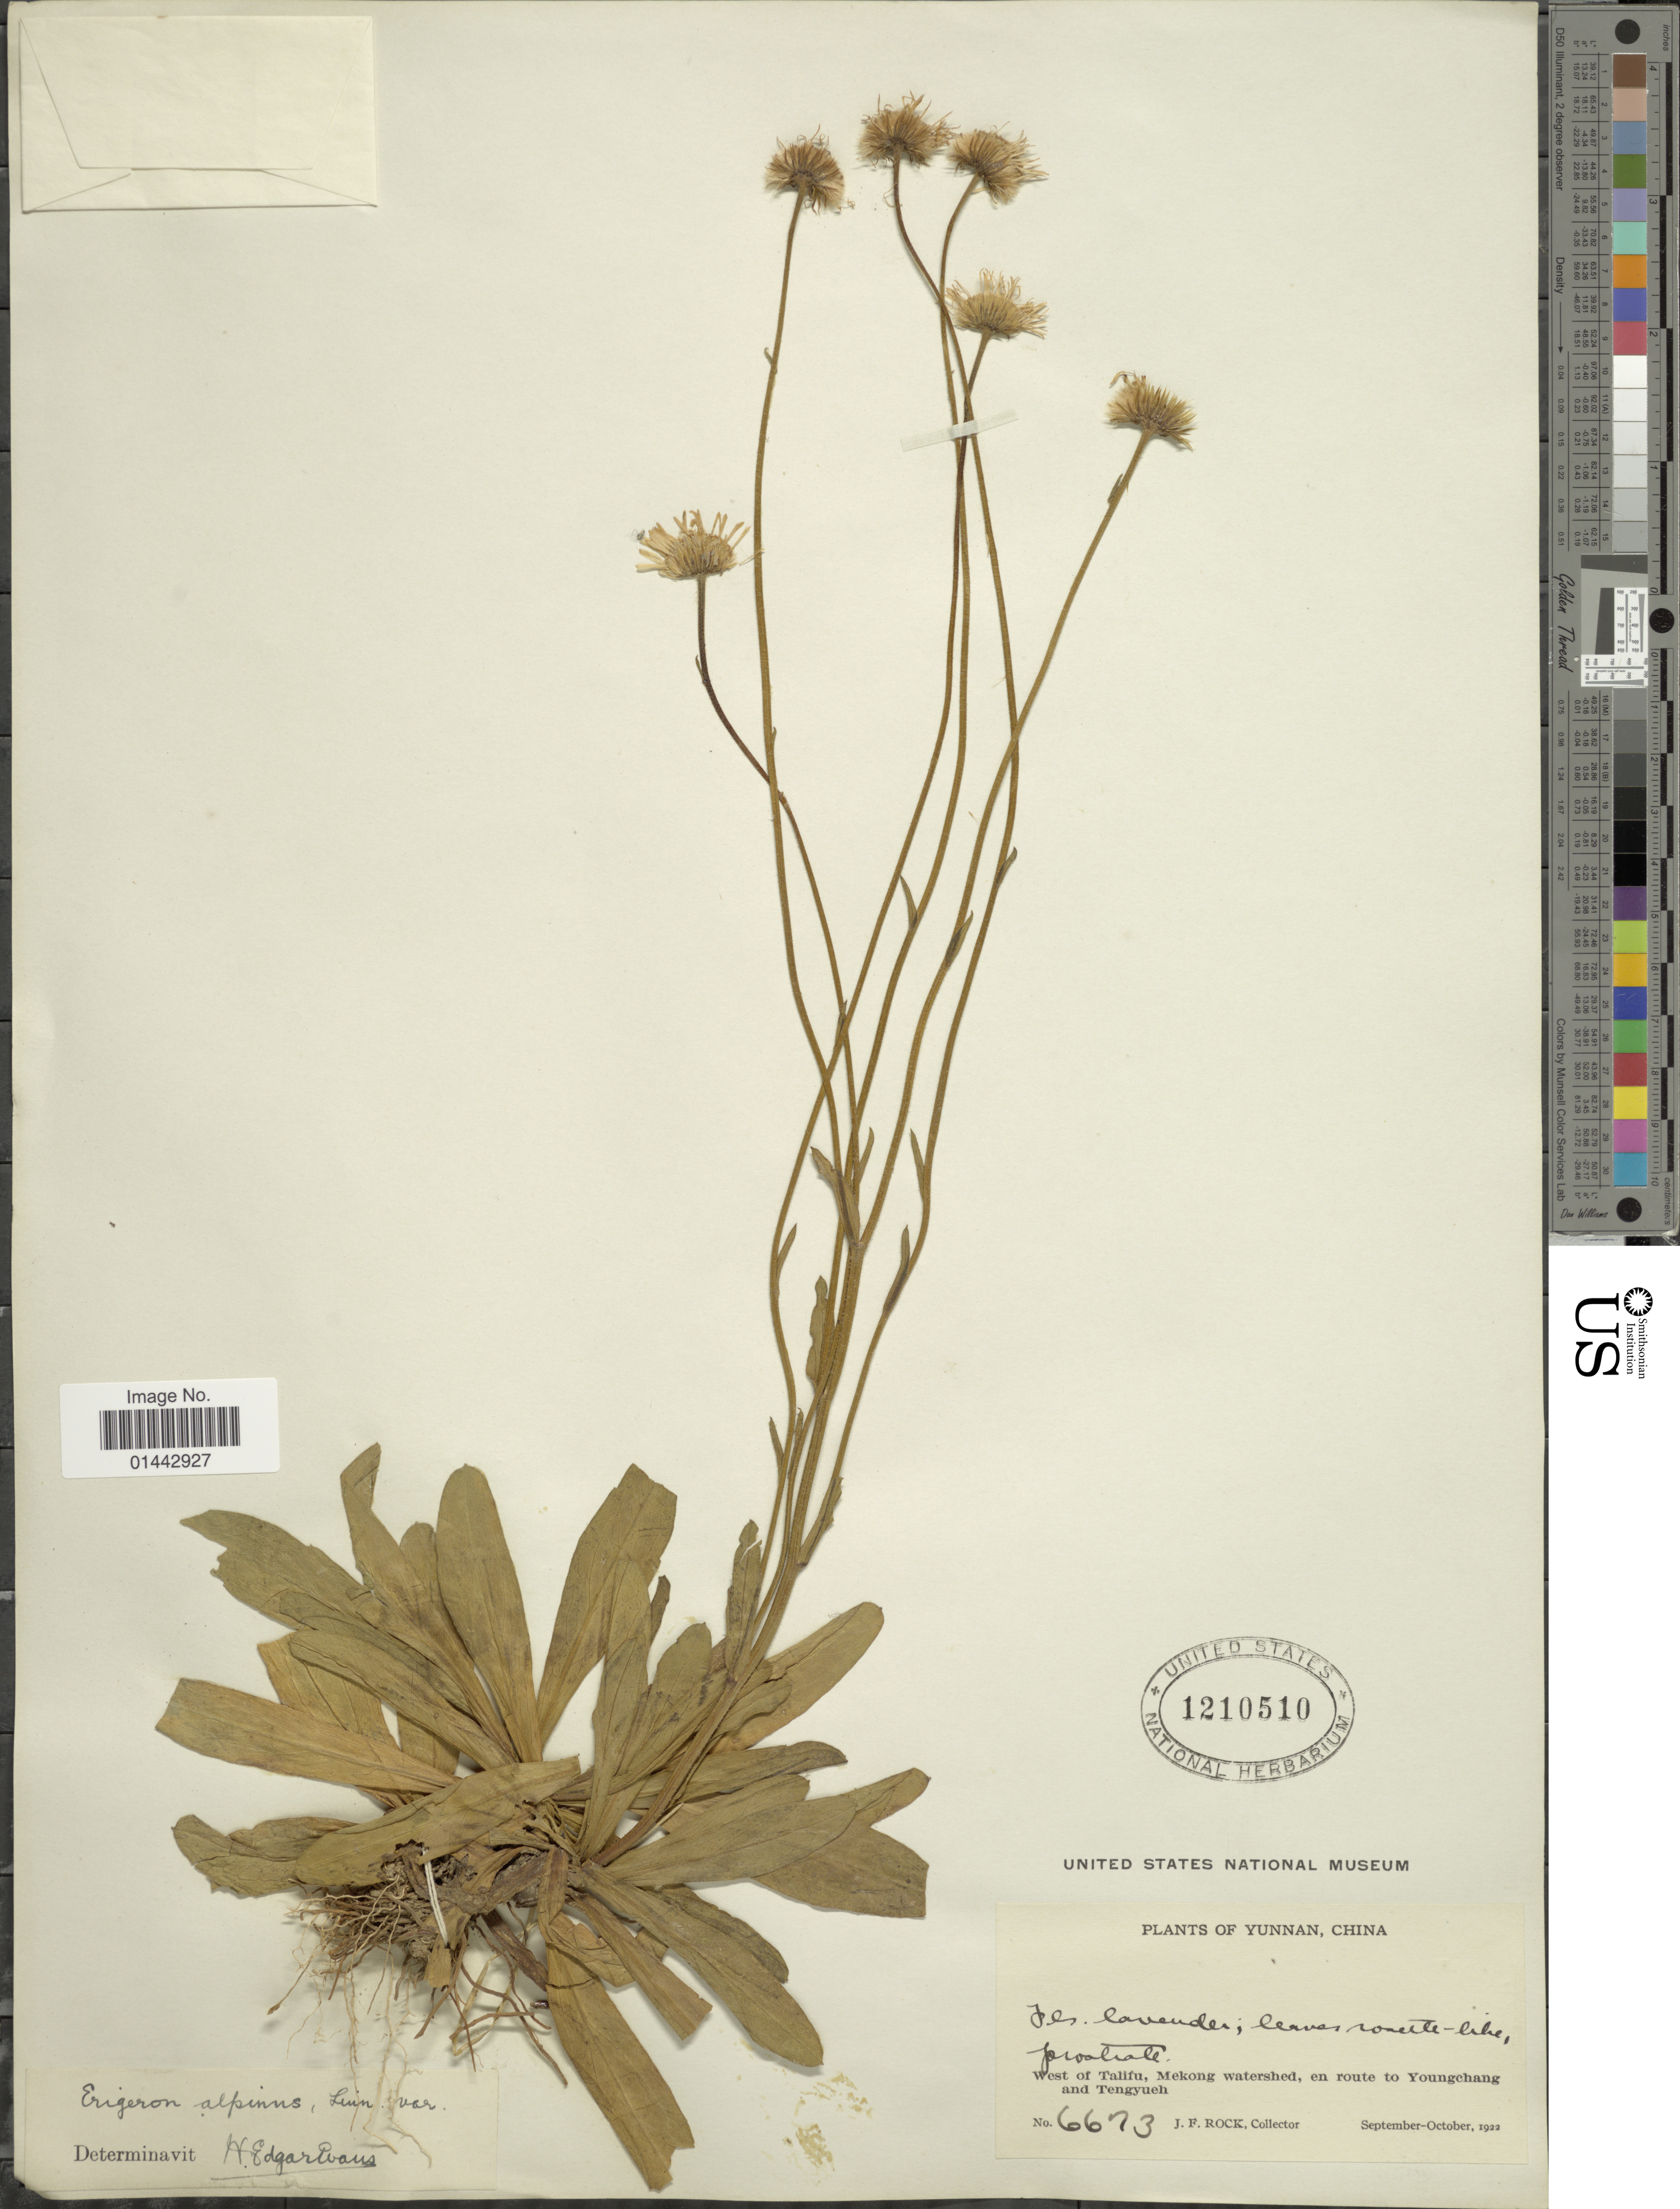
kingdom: Plantae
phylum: Tracheophyta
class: Magnoliopsida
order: Asterales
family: Asteraceae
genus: Erigeron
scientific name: Erigeron alpinus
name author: L.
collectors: J. Rock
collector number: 6673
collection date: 1922-09/1922-10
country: China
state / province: Yunnan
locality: West of Talifu, Mekong watershed, en route to Youngchang and Tengyueh.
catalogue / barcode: US 1210510